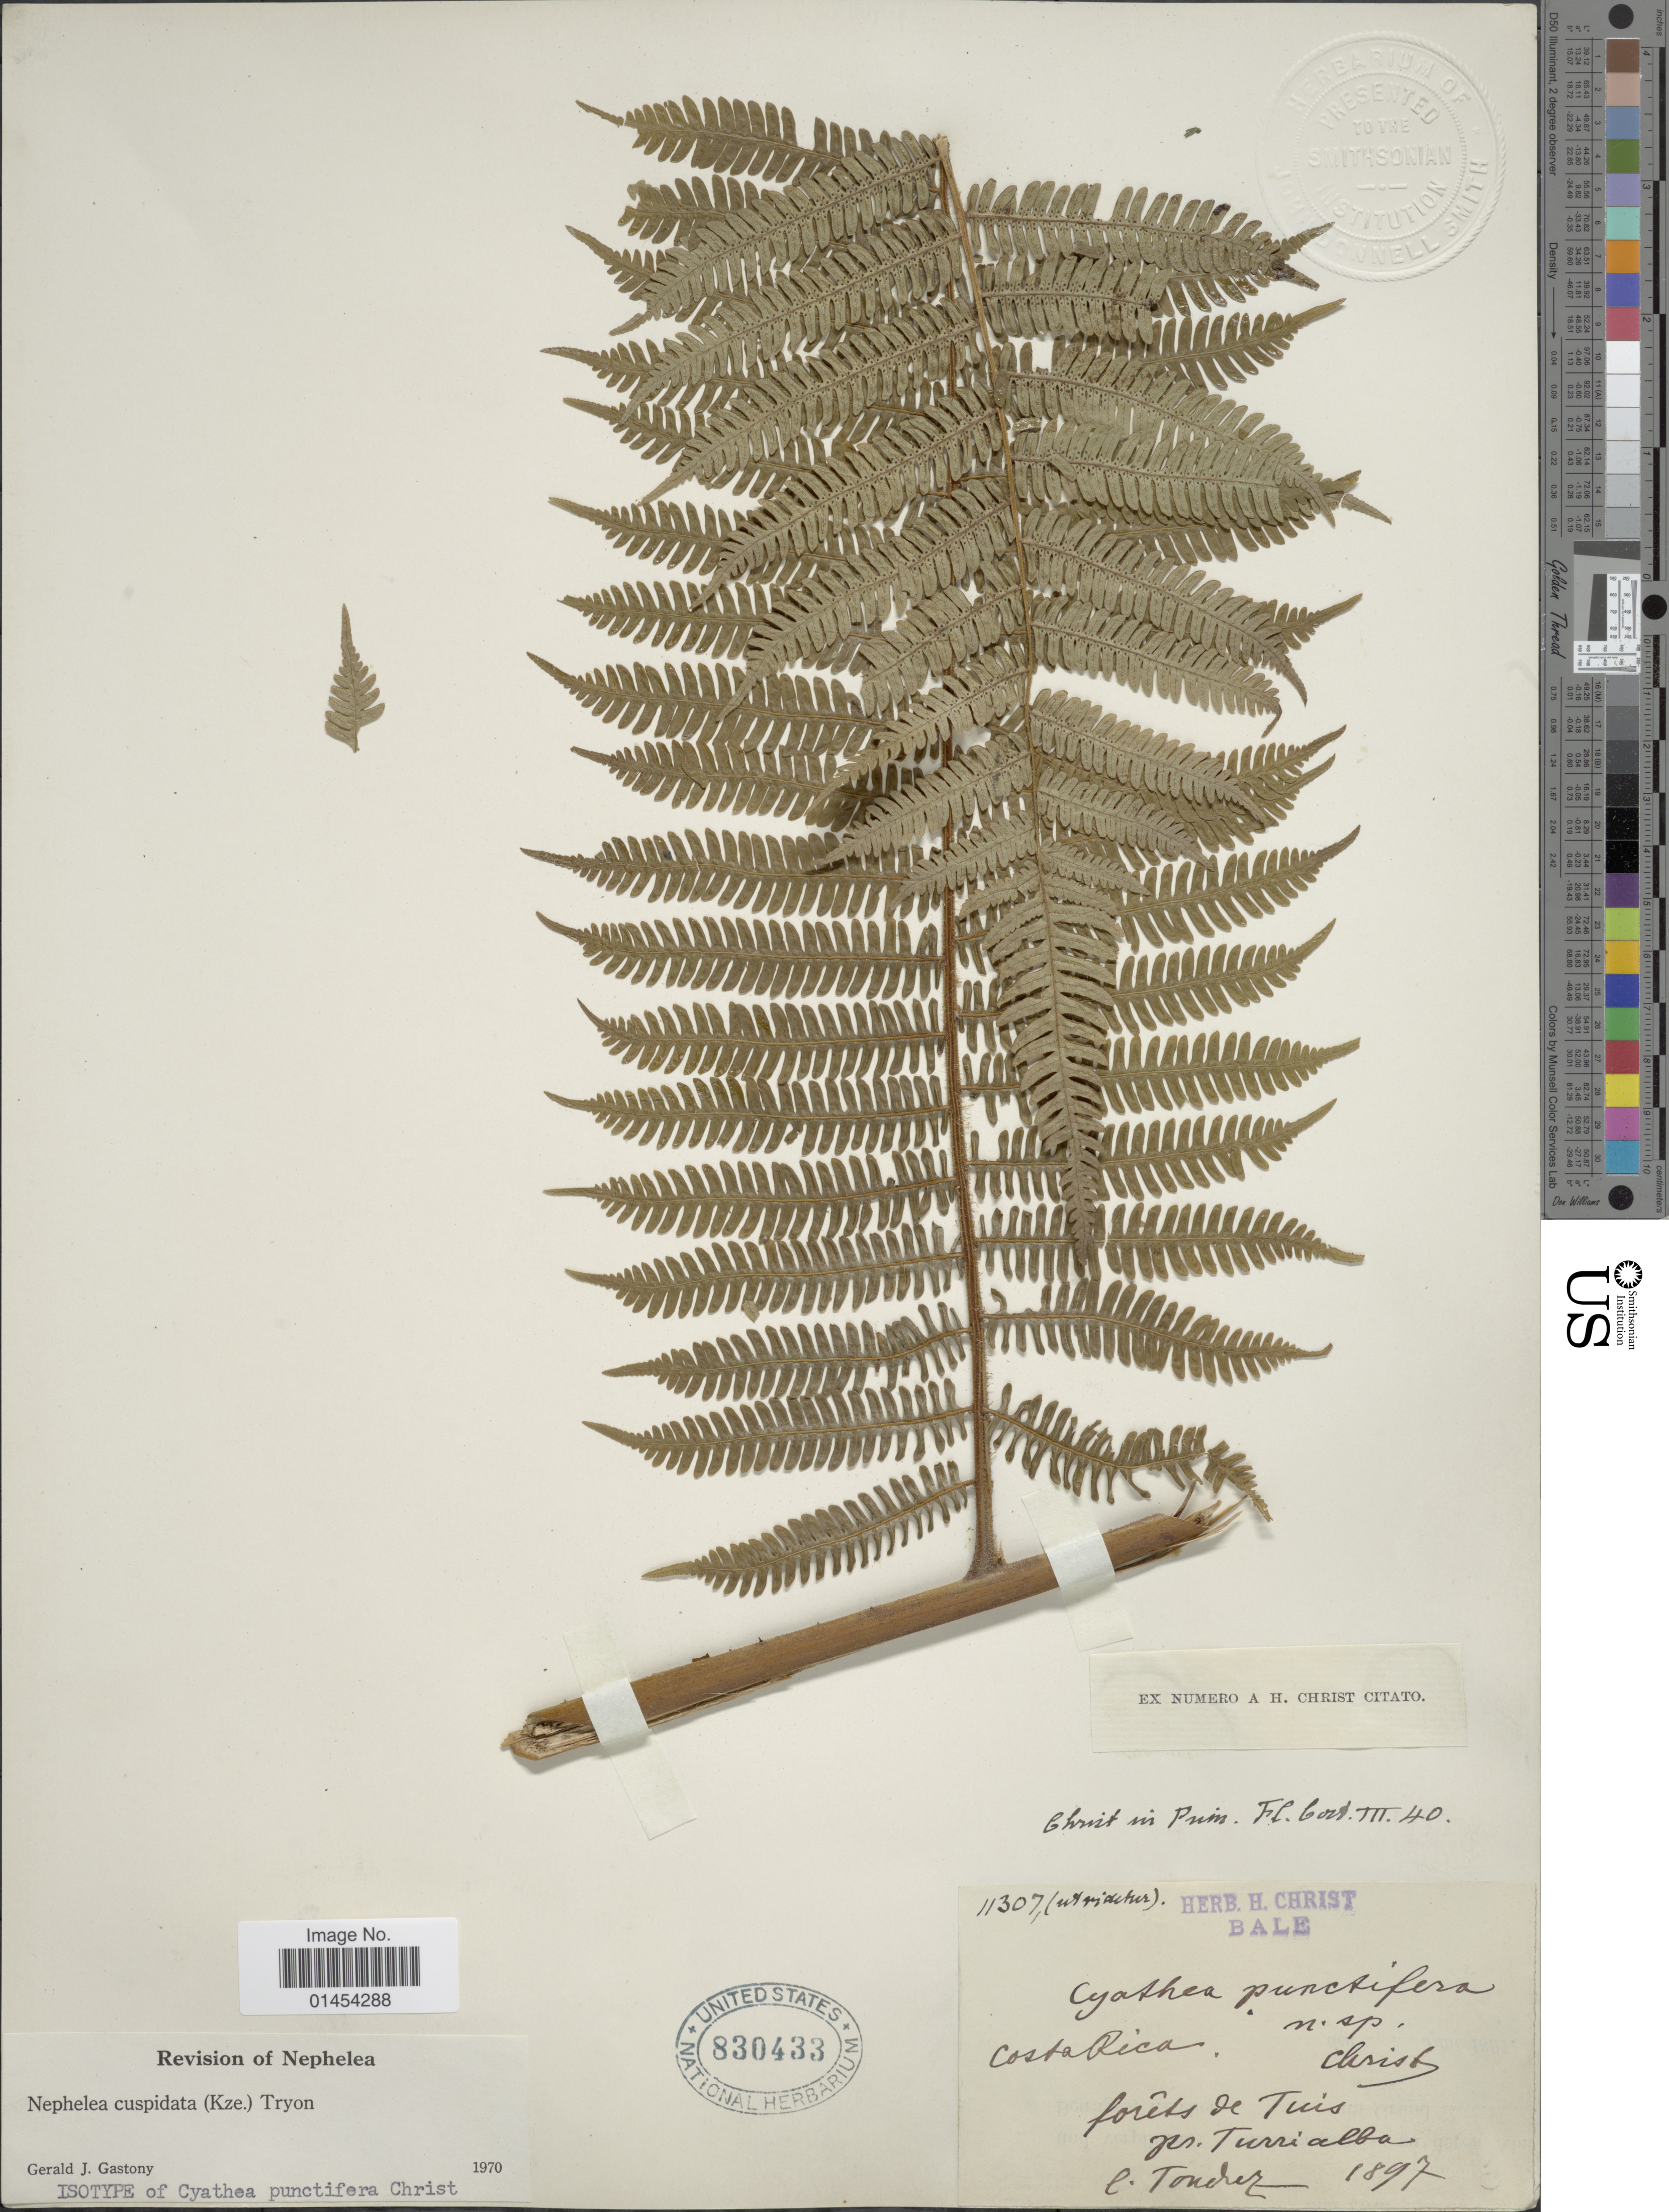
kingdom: Plantae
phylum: Tracheophyta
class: Polypodiopsida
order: Cyatheales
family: Cyatheaceae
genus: Alsophila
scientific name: Alsophila cuspidata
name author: (Kunze) D.S. Conant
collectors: A. Tonduz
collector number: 11307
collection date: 1897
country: Costa Rica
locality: Forêts de Tuis, pr. Turrialba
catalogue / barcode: US 830433